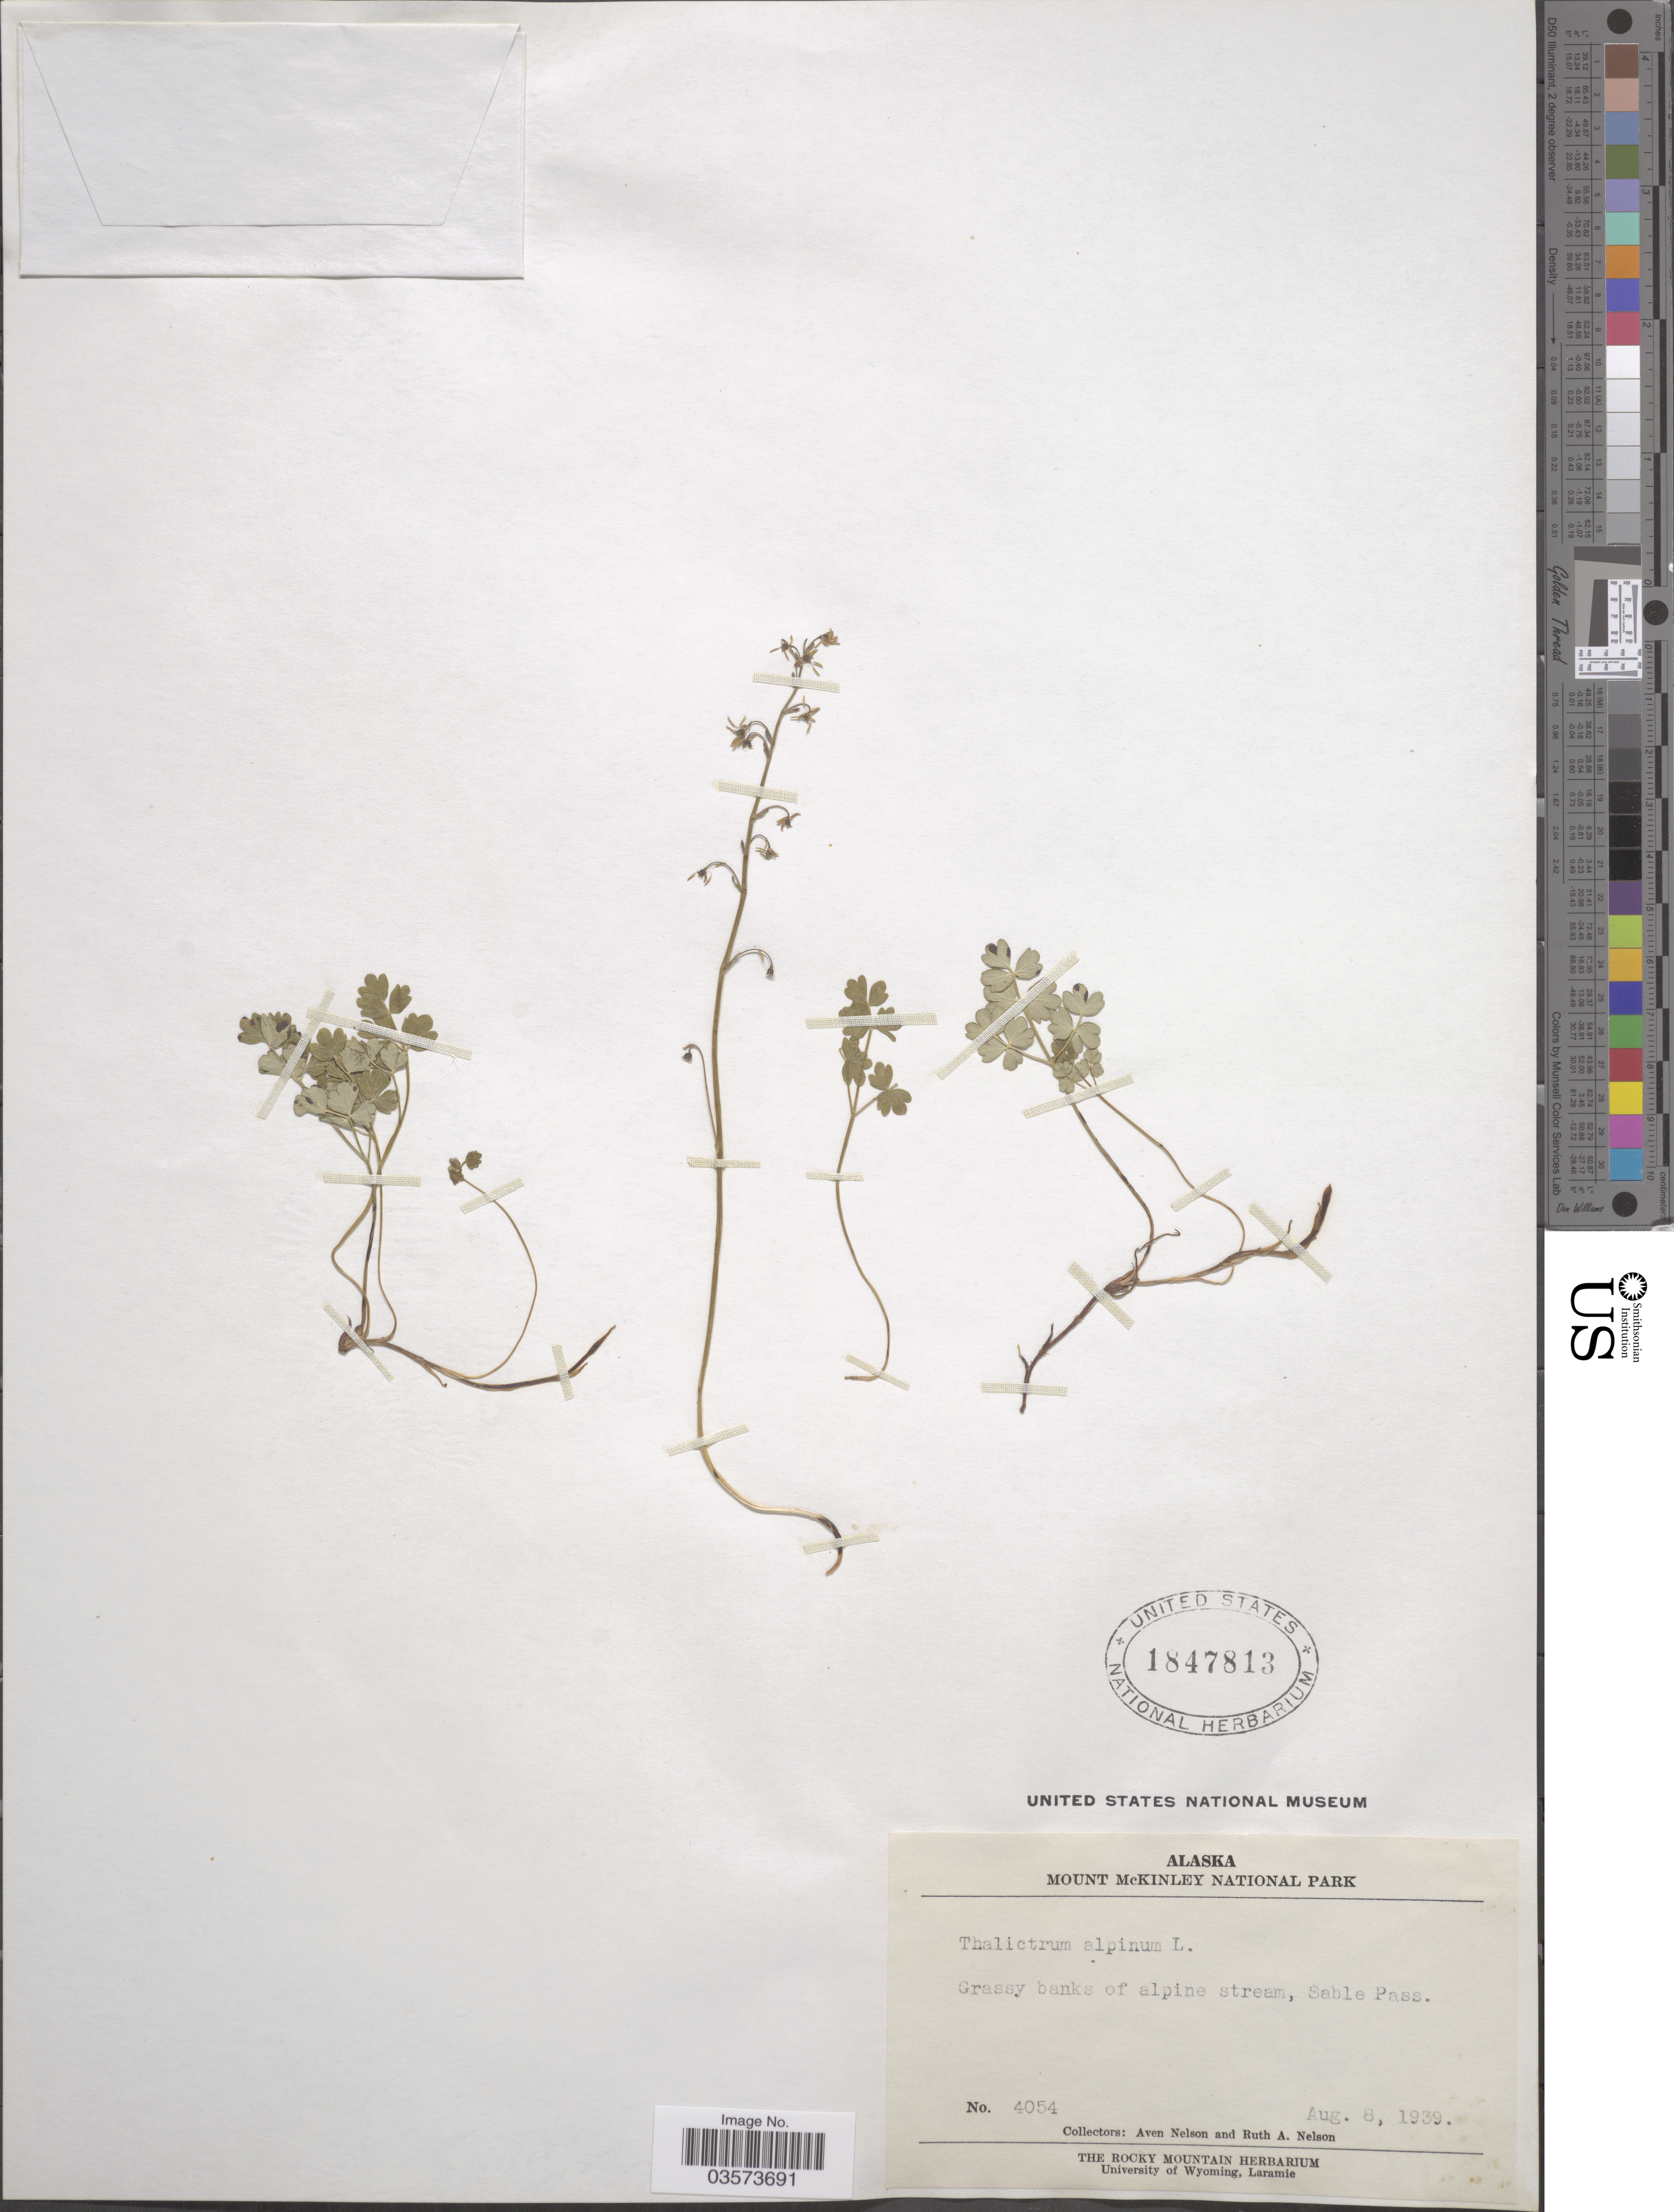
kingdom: Plantae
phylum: Tracheophyta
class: Magnoliopsida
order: Ranunculales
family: Ranunculaceae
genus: Thalictrum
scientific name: Thalictrum alpinum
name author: L.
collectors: A. Nelson & R. A. Nelson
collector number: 4054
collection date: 1939-08-08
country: United States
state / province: Alaska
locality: Mount McKinley National Park. Sable Pass.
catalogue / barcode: US 1847813